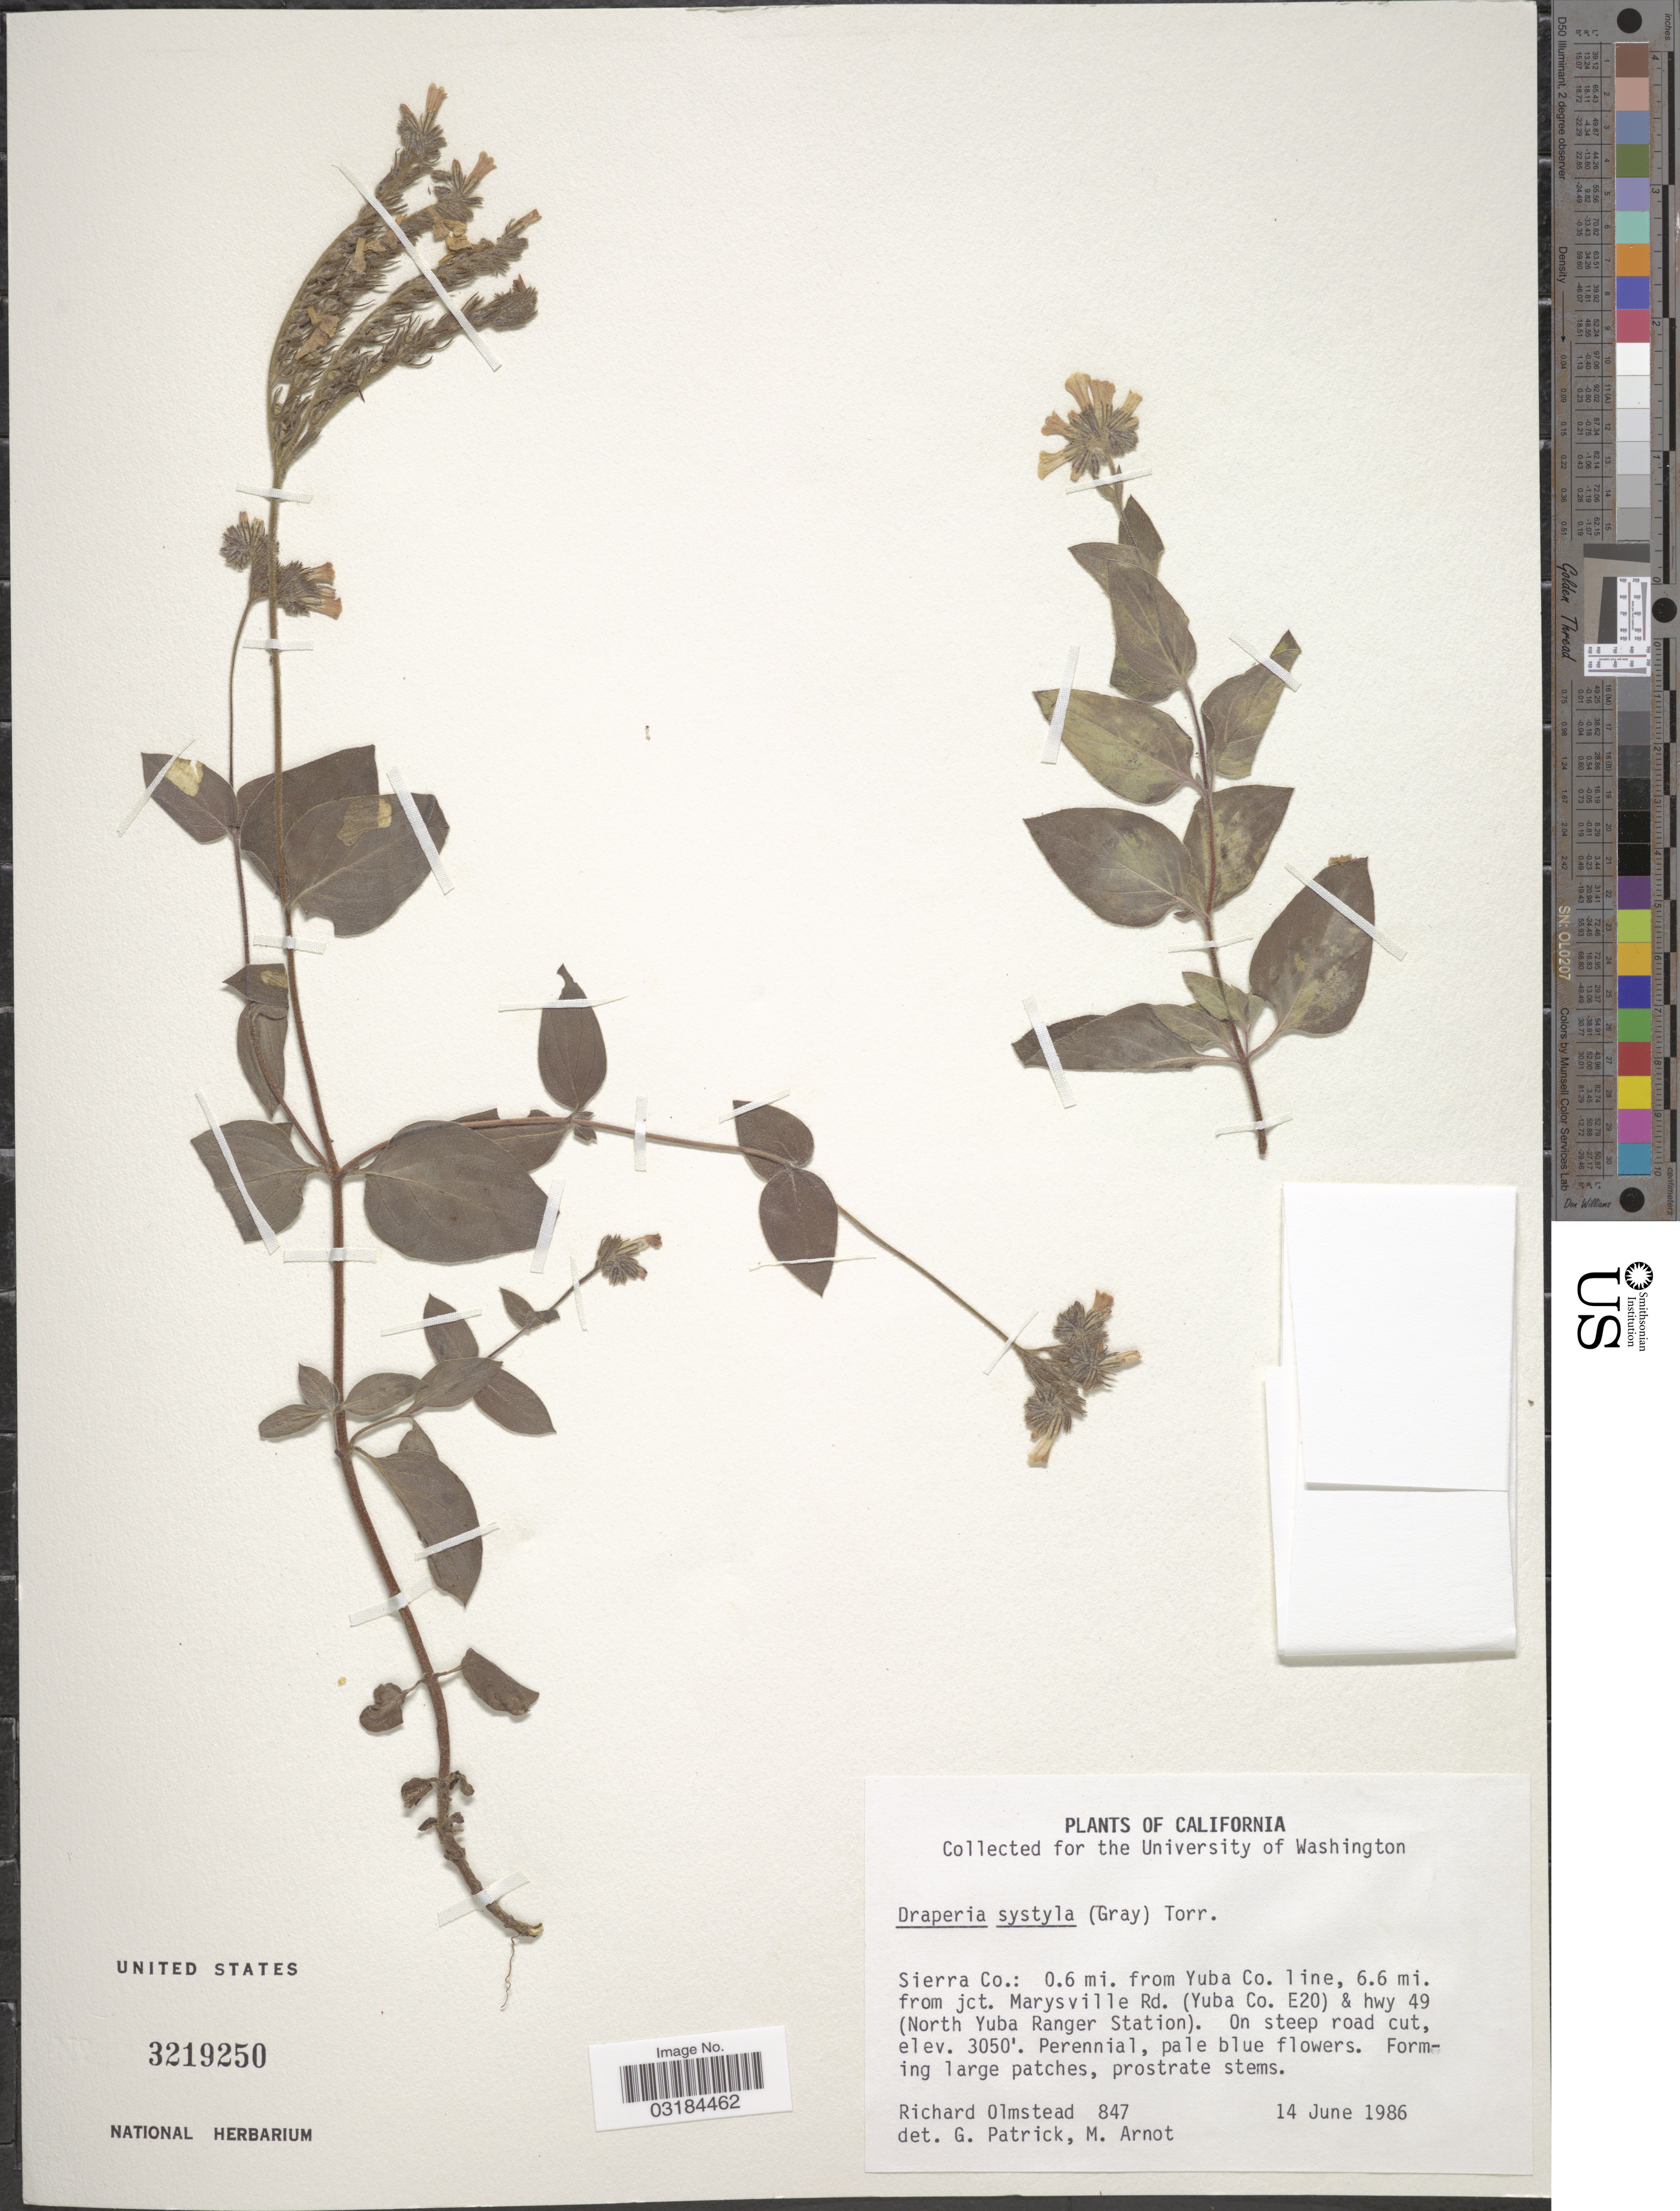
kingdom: Plantae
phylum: Tracheophyta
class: Magnoliopsida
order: Boraginales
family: Hydrophyllaceae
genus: Draperia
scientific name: Draperia systyla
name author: (A. Gray) Torr.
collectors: R. Olmstead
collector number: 847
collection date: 1986-06-14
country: United States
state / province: California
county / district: Sierra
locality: Sierra Co.: 0.6 mi. from Yuba Co. line, 6.6 mi. from jct. Marysville Rd. (Yuba Co. E20) & hwy 49 (North Yuba Ranger Station).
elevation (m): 930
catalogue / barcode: US 3219250